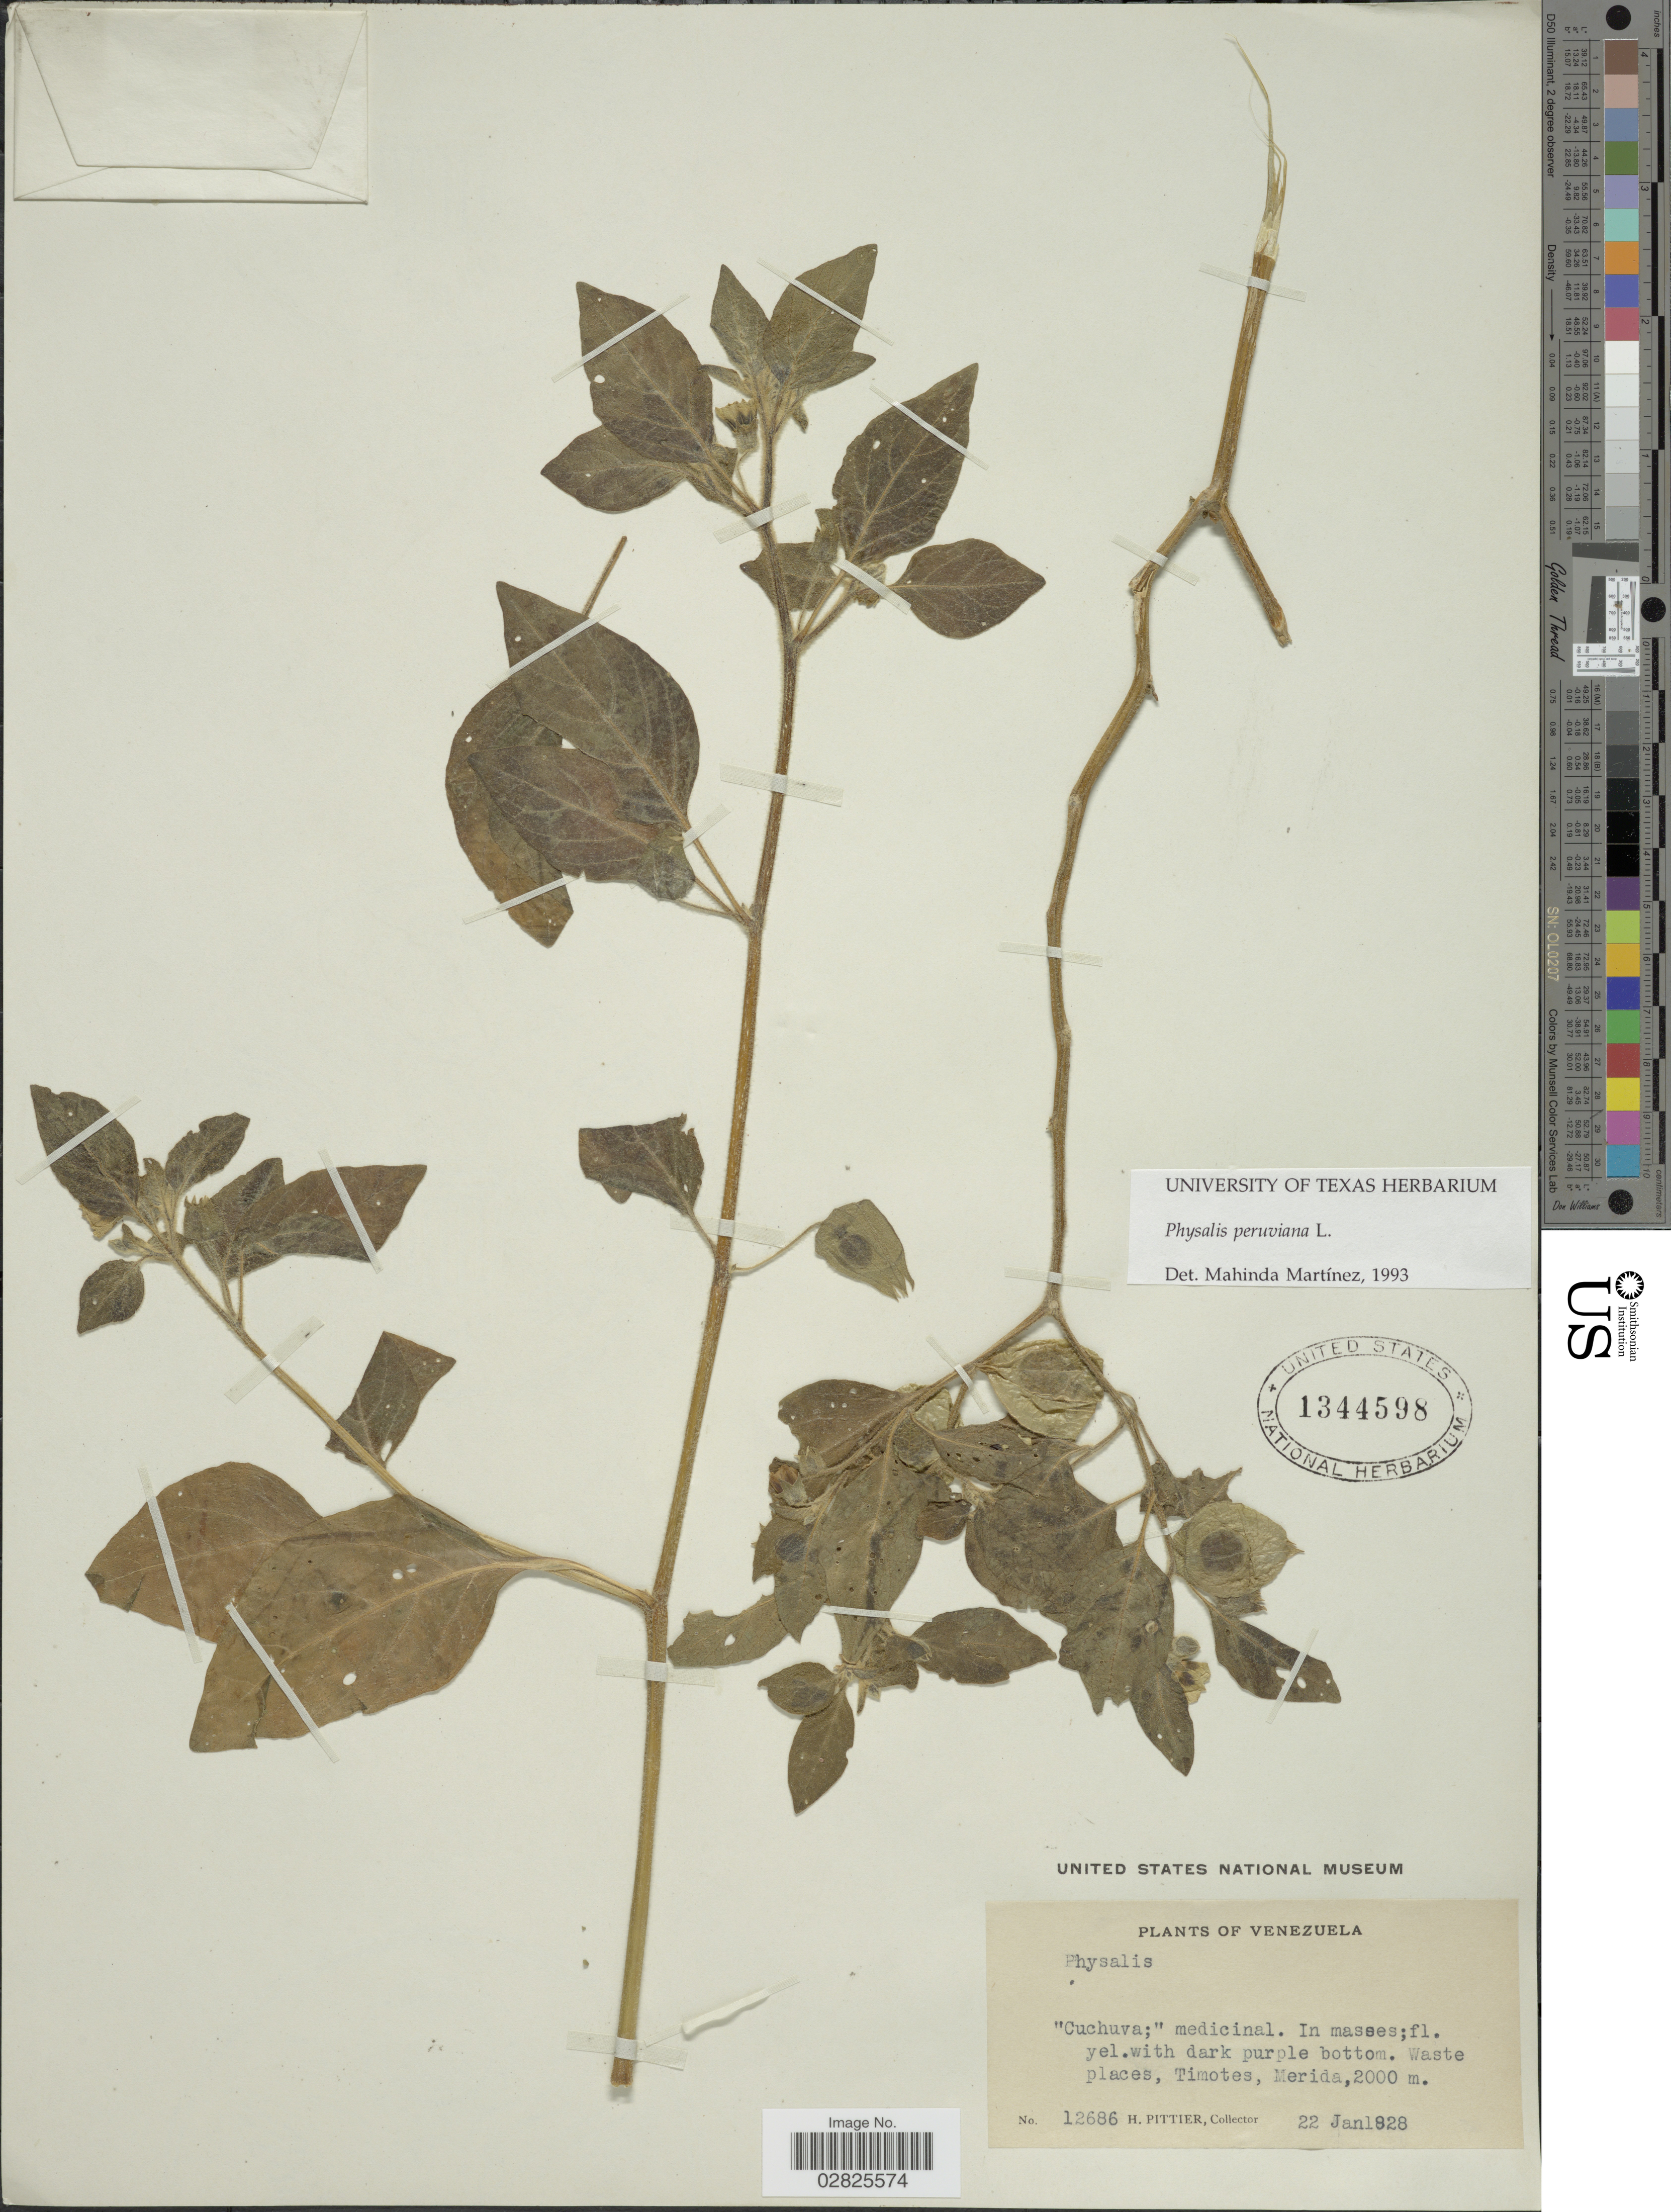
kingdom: Plantae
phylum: Tracheophyta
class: Magnoliopsida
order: Solanales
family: Solanaceae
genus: Physalis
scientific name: Physalis peruviana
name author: L.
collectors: H. F. Pittier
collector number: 12686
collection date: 1928-01-22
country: Venezuela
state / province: Mérida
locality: Waste places, Timotes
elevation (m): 2000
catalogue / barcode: US 1344598